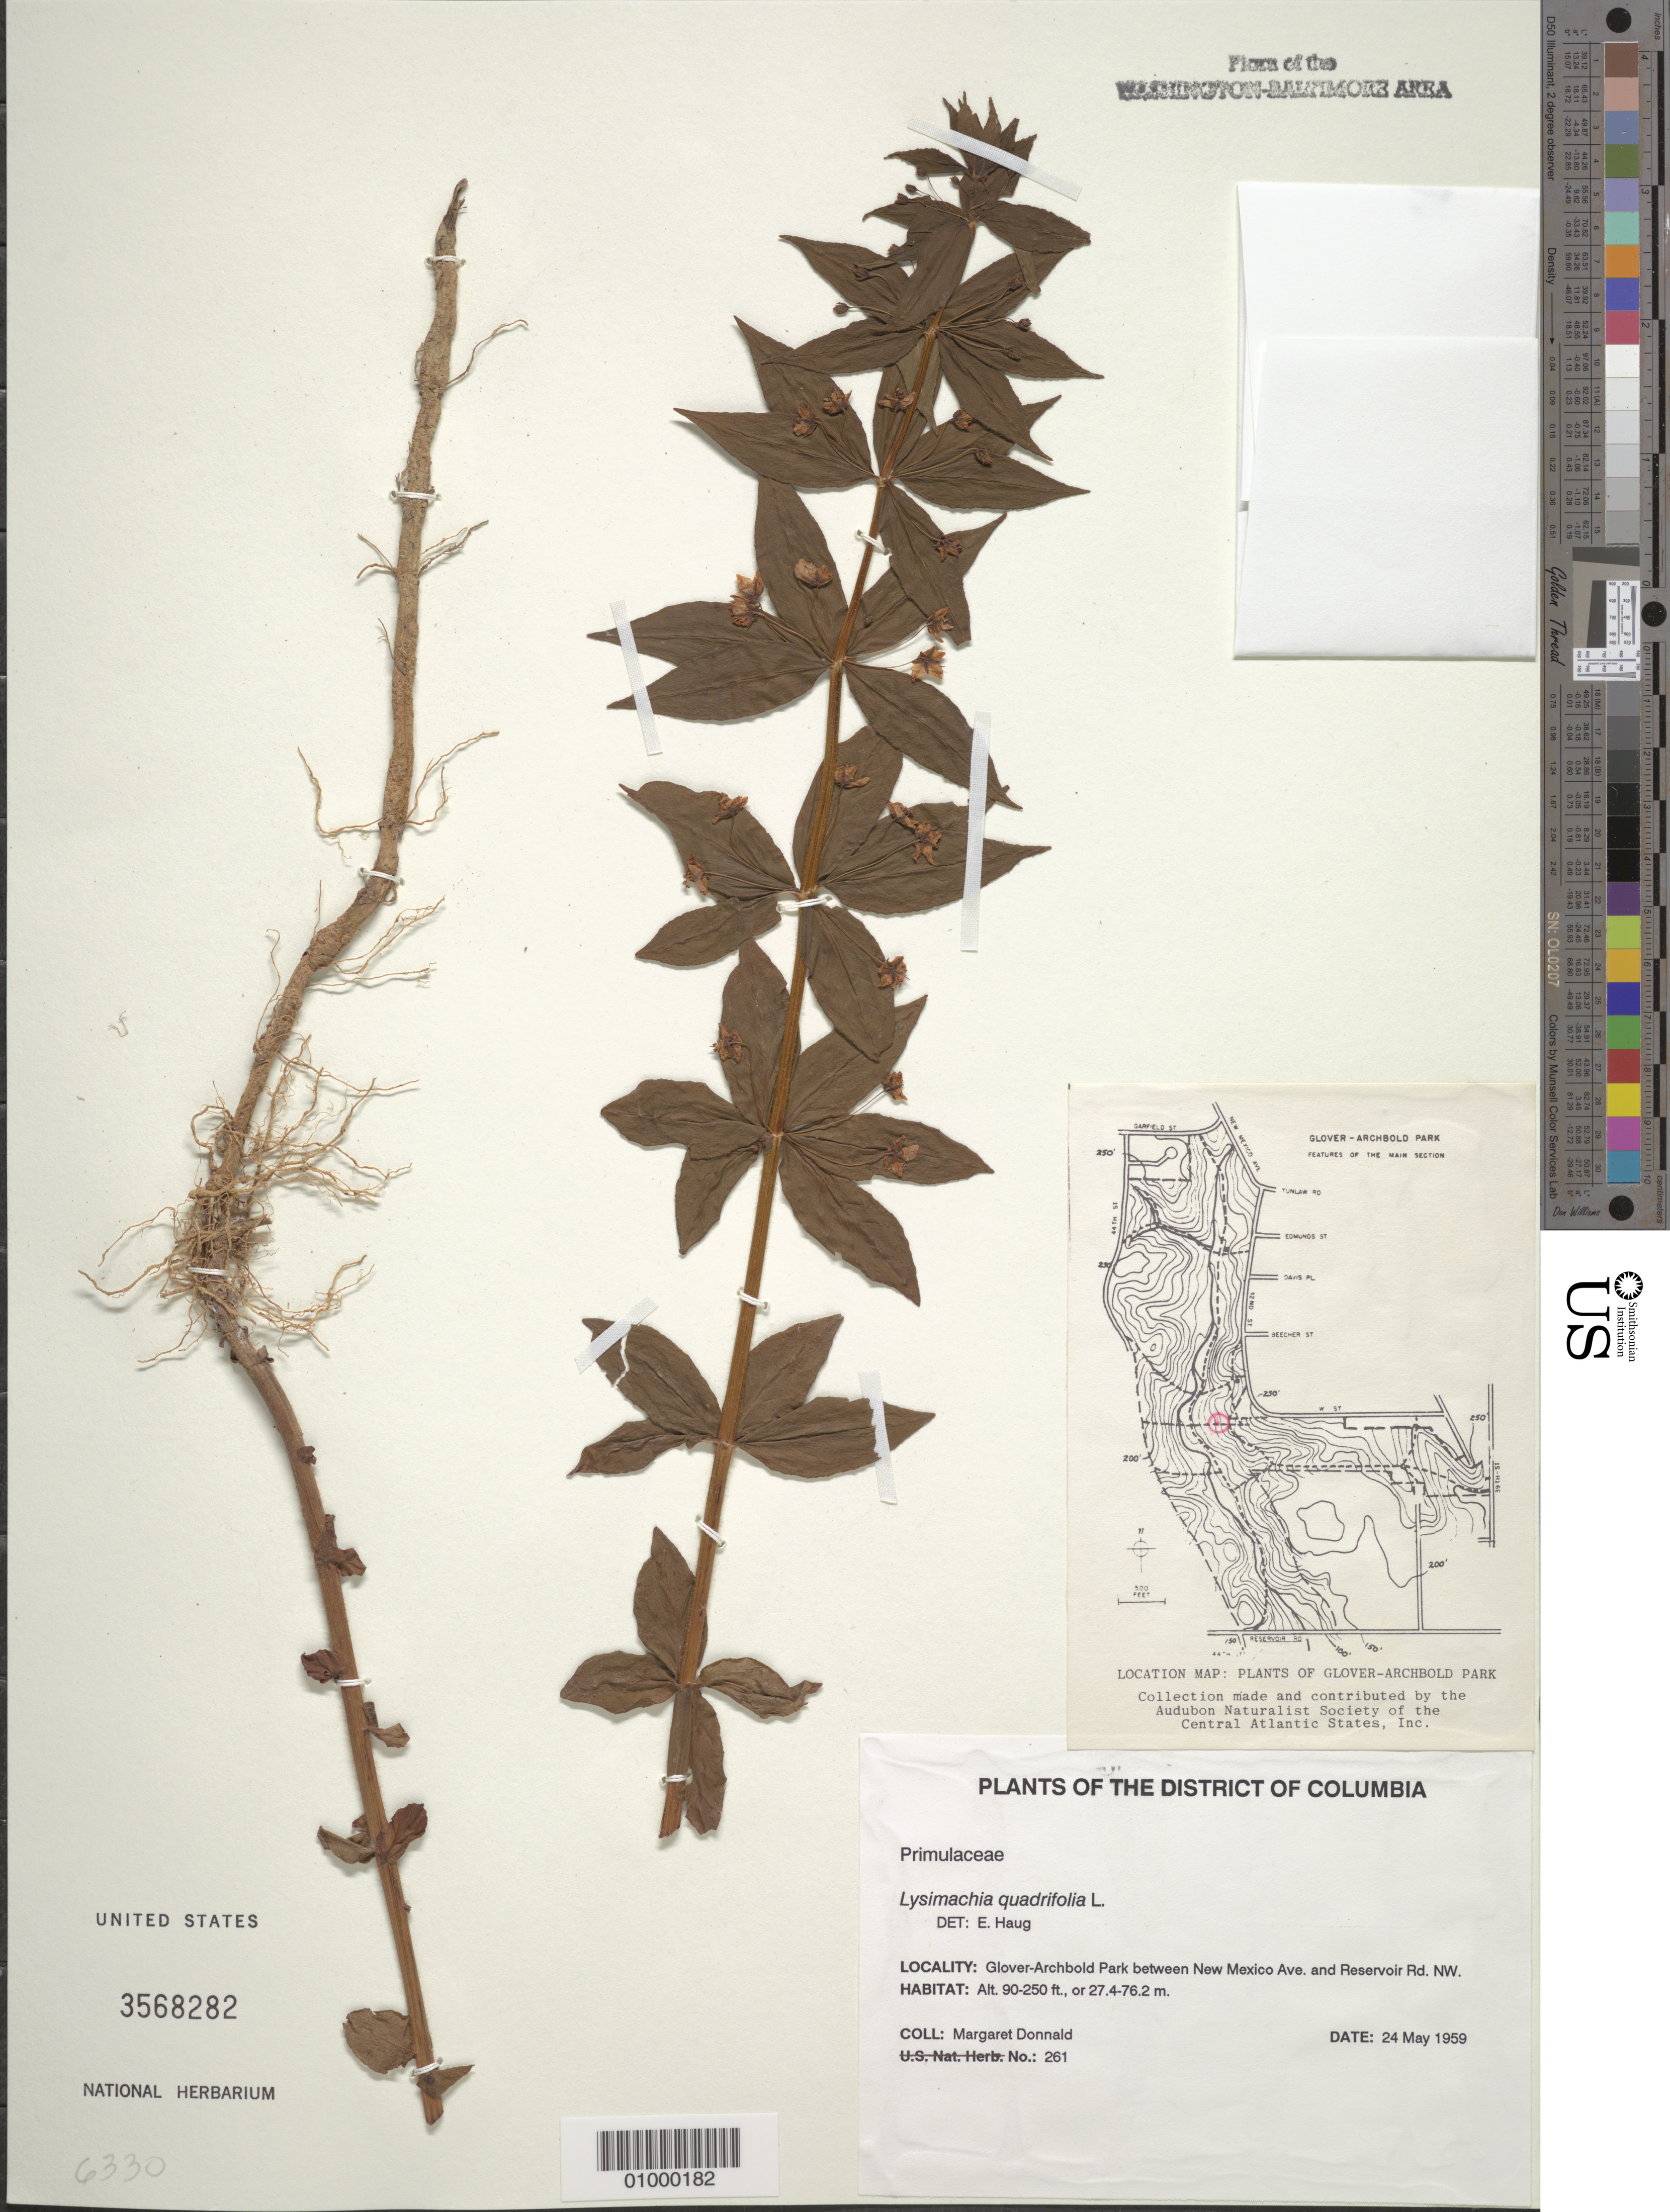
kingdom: Plantae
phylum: Tracheophyta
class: Magnoliopsida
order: Ericales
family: Primulaceae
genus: Lysimachia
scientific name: Lysimachia quadrifolia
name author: L.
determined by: Haug, E., (UNITED STATES)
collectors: M. Donnald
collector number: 261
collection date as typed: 24 May 1959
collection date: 1959-05-24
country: United States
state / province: District of Columbia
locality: Glover-Archbold Park between New Mexico Avenue and Reservoir Road NW.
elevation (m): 27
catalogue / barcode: US 3568282